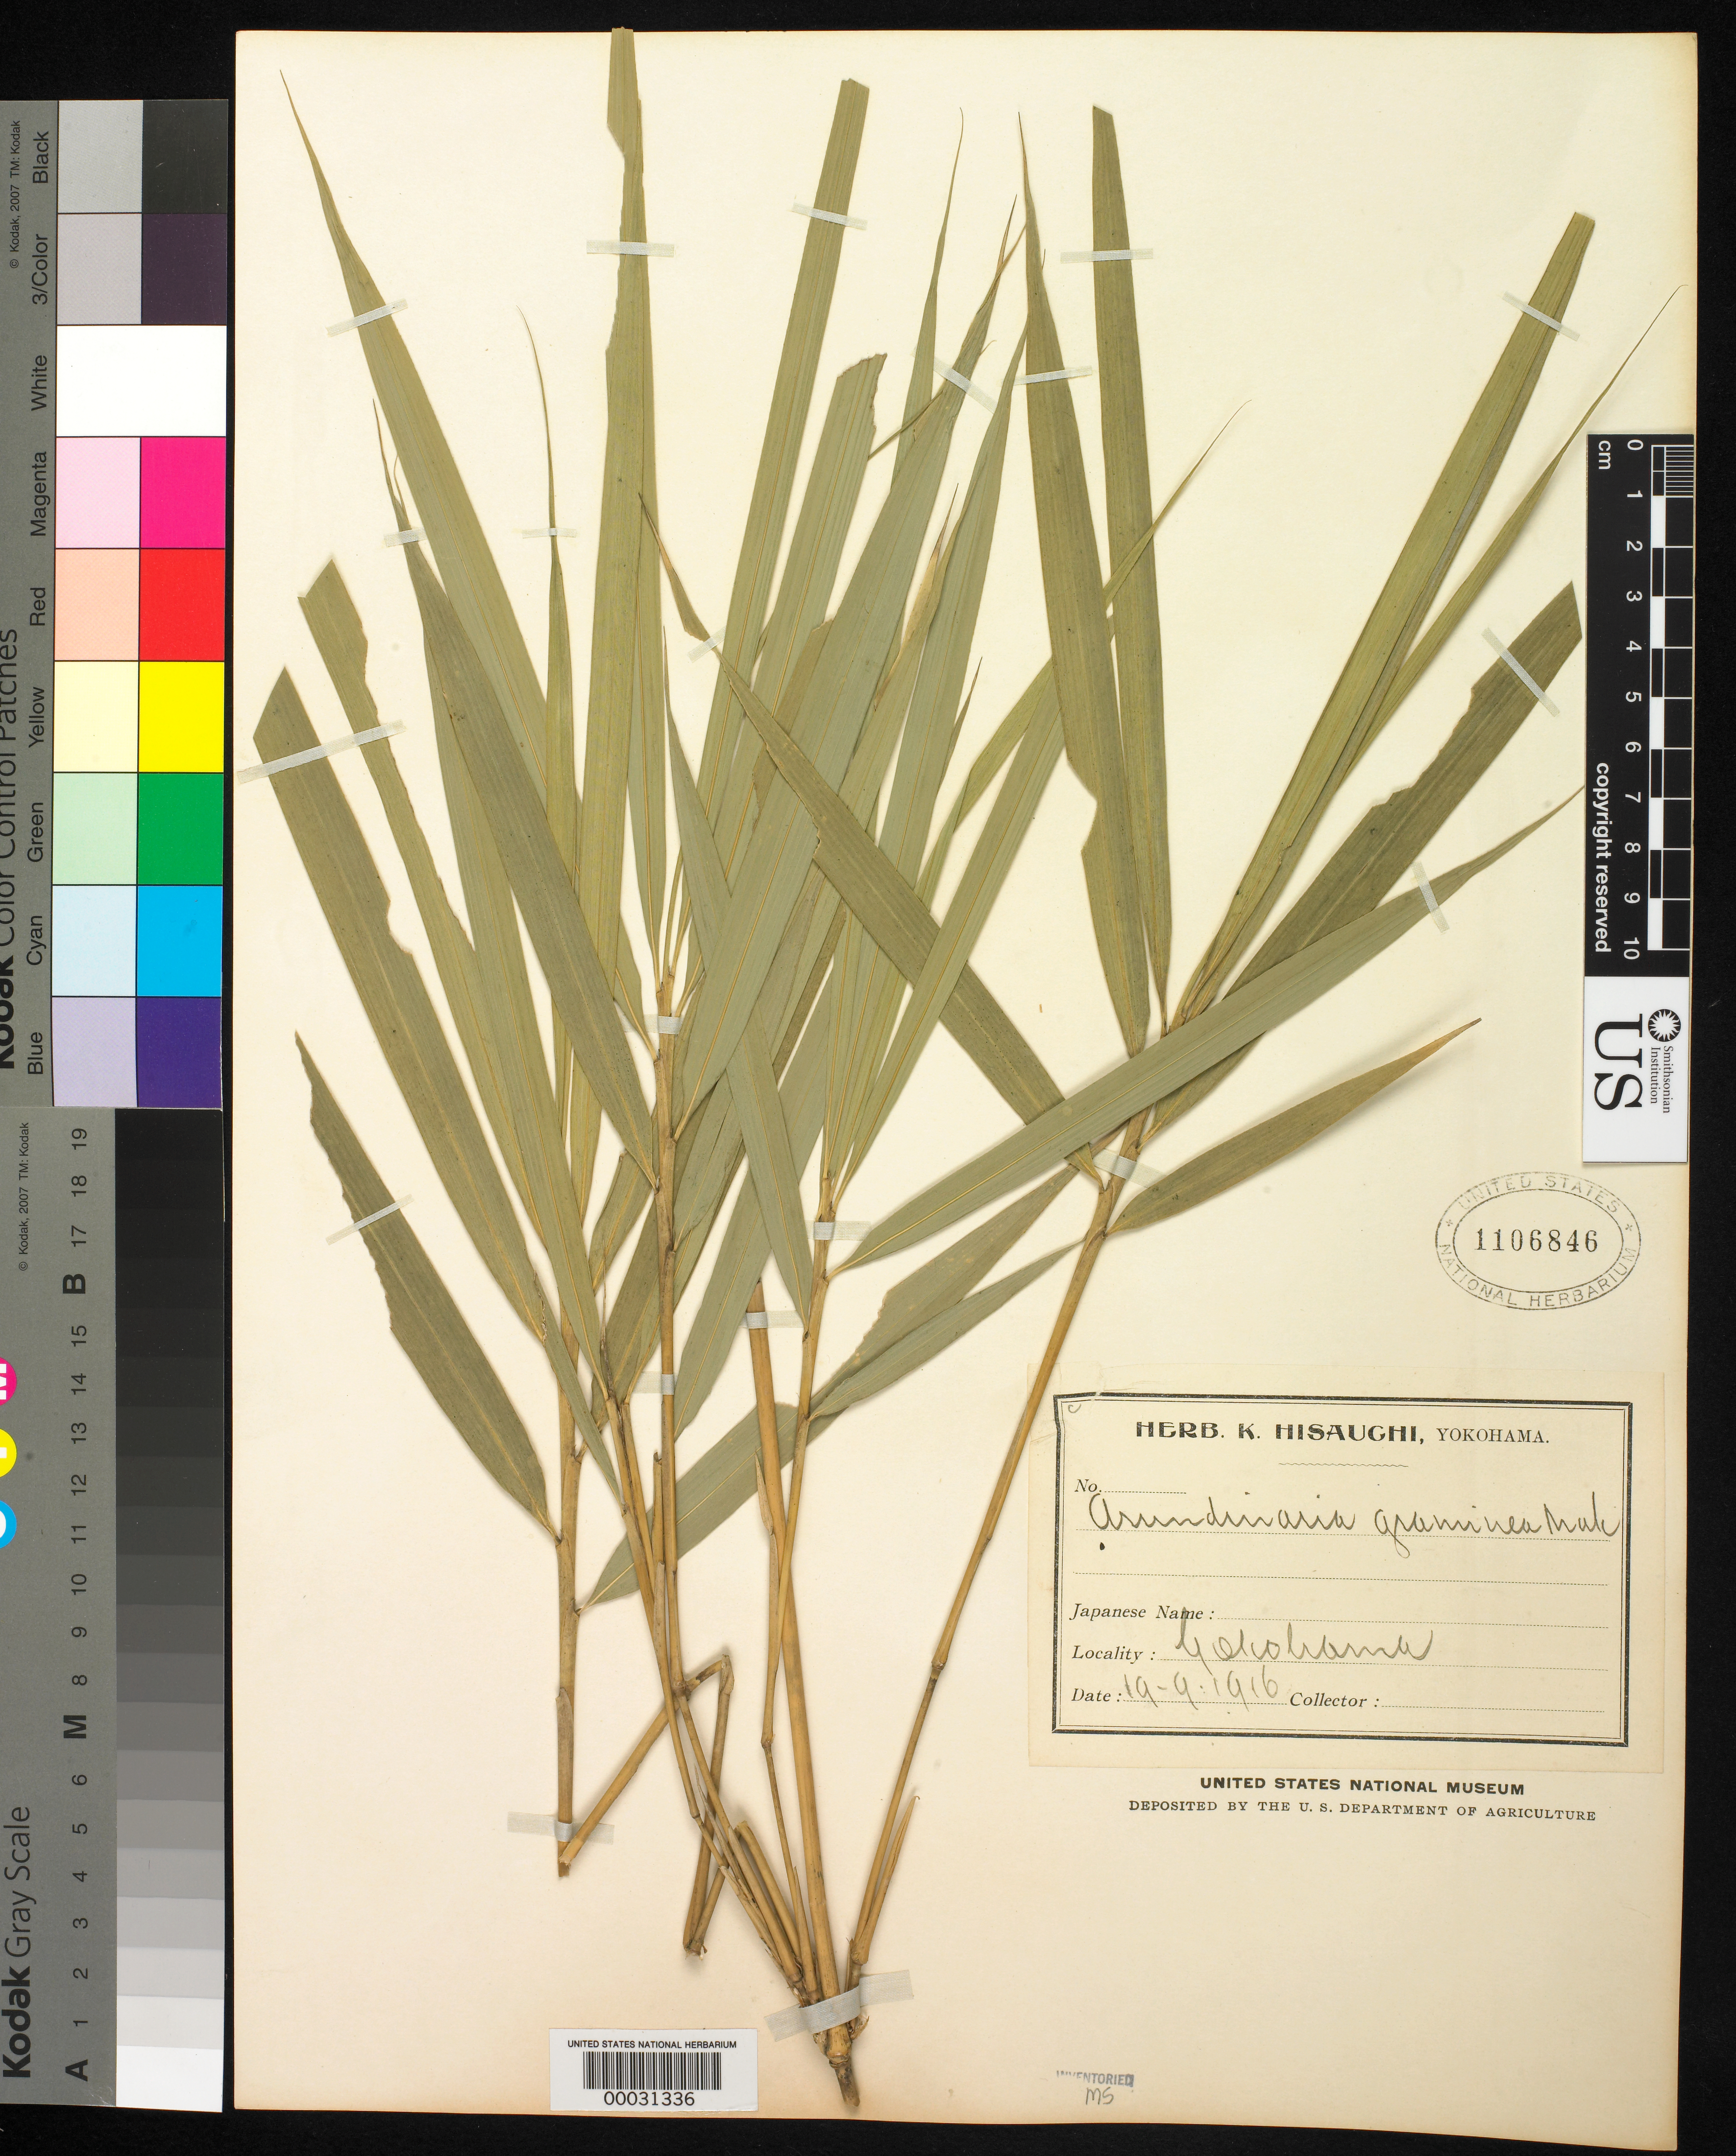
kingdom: Plantae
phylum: Tracheophyta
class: Liliopsida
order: Poales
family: Poaceae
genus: Pleioblastus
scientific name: Pleioblastus gramineus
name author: (Bean) Nakai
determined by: Poaceae Reorganization Project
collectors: K. Hisauchi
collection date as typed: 19 Sep 1916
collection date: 1916-09-19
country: Japan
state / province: Kanagawa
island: Honshu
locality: Yokohama.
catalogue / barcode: US 1106846